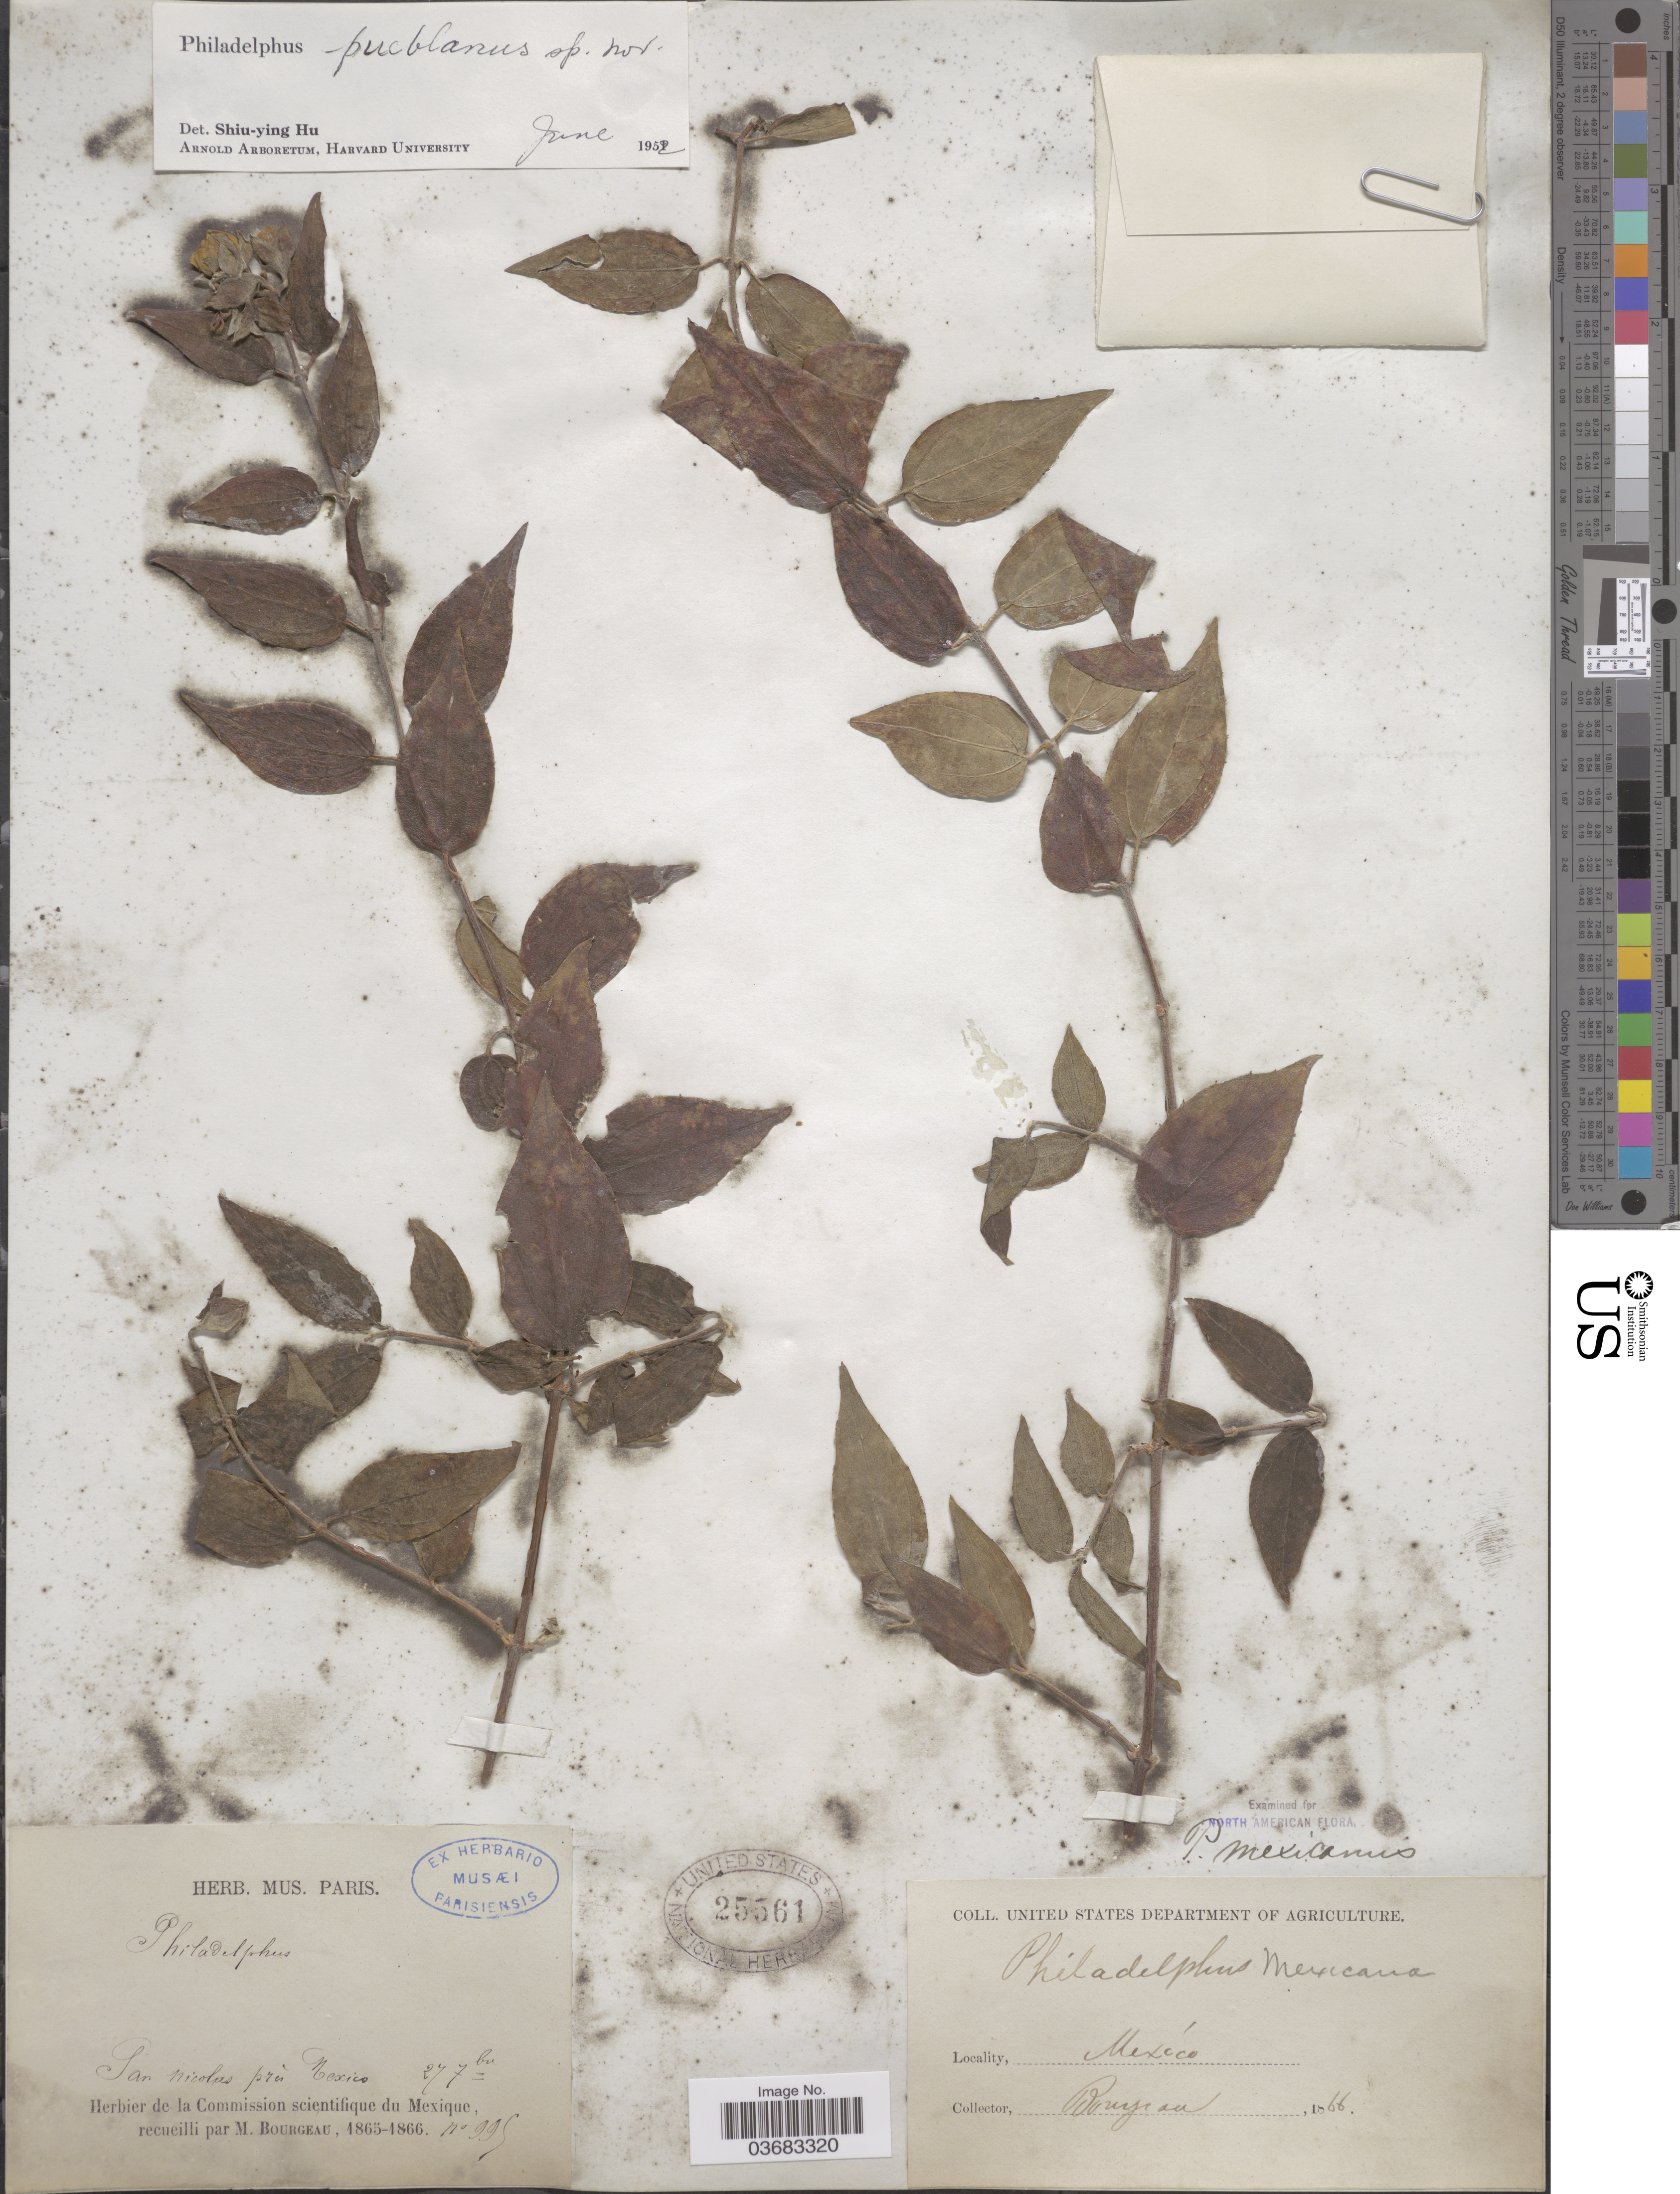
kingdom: Plantae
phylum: Tracheophyta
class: Magnoliopsida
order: Cornales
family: Hydrangeaceae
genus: Philadelphus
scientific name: Philadelphus mexicanus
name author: Schltdl.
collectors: M. Bourgeau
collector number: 995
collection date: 1866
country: Mexico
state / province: México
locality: San Nicolas près Mexico.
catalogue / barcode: US 25561